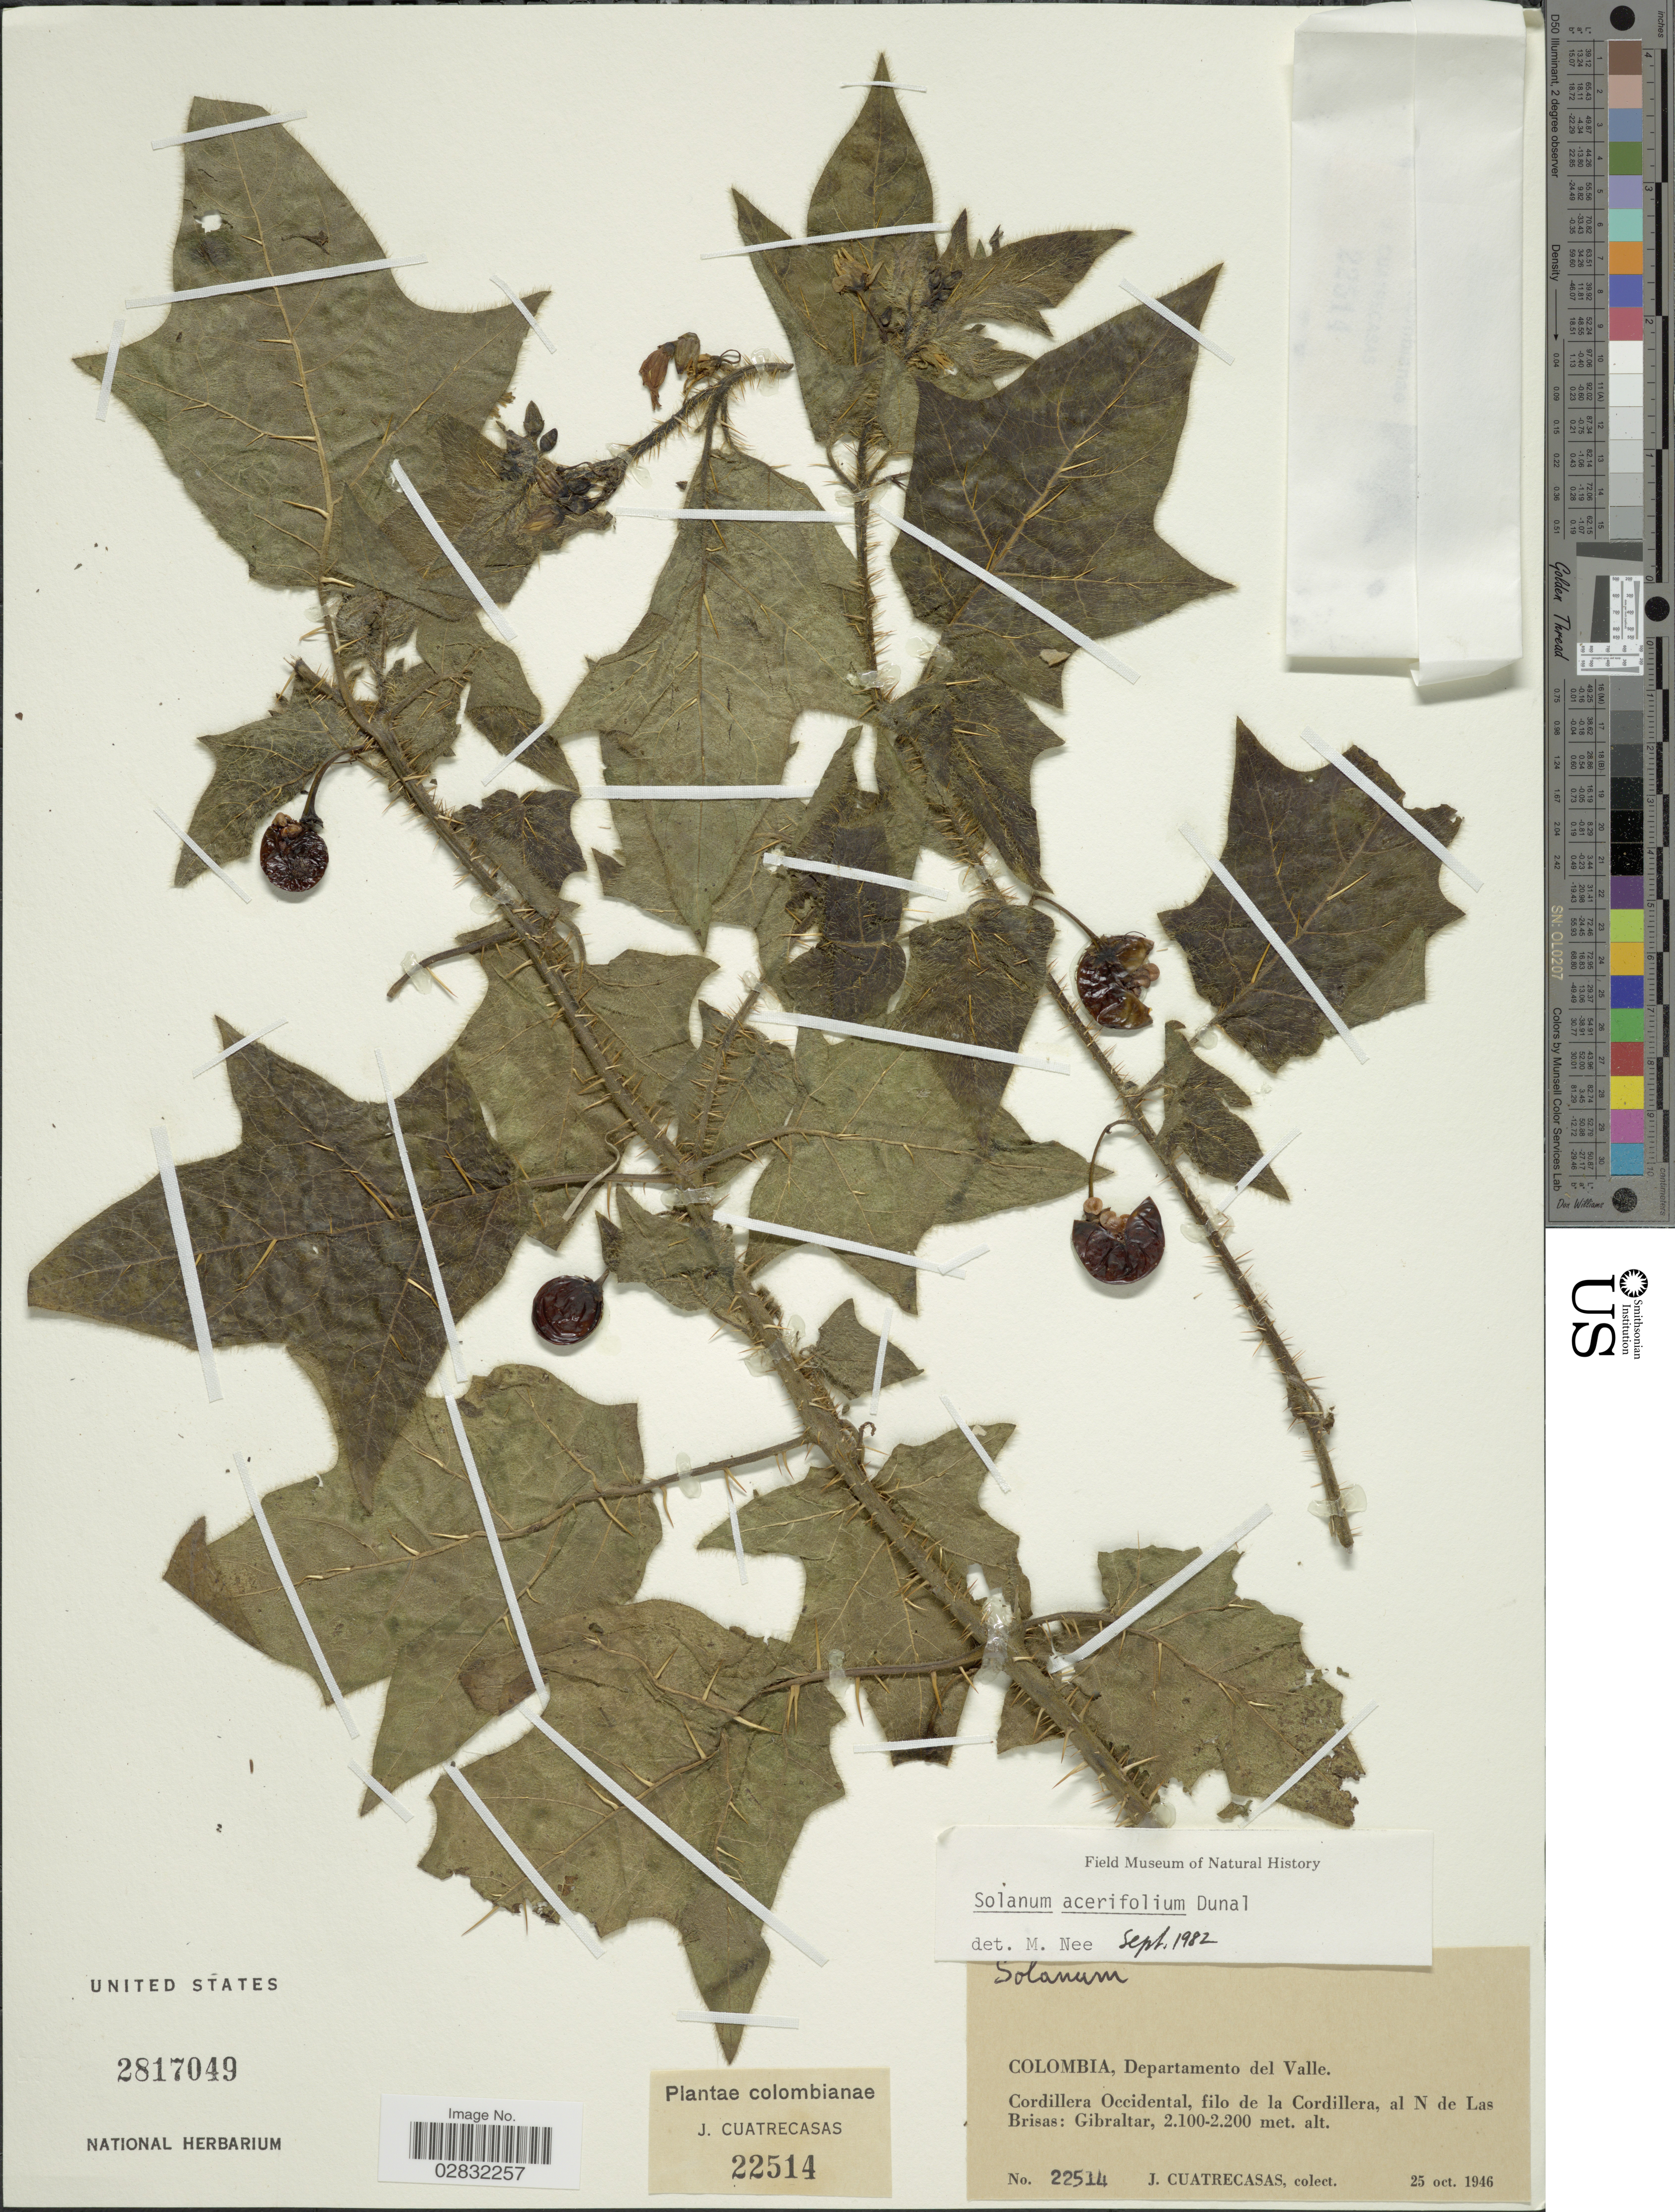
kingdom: Plantae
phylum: Tracheophyta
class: Magnoliopsida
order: Solanales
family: Solanaceae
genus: Solanum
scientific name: Solanum acerifolium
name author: Humb. & Bonpl. ex Dunal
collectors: J. Cuatrecasas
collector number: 22514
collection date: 1946-10-25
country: Colombia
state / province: Valle del Cauca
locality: Departamento del Valle, Cordillera Occidental, filo de la Cordillera, al N de Las Brisas: Gibraltar.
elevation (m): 2100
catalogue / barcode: US 2817049